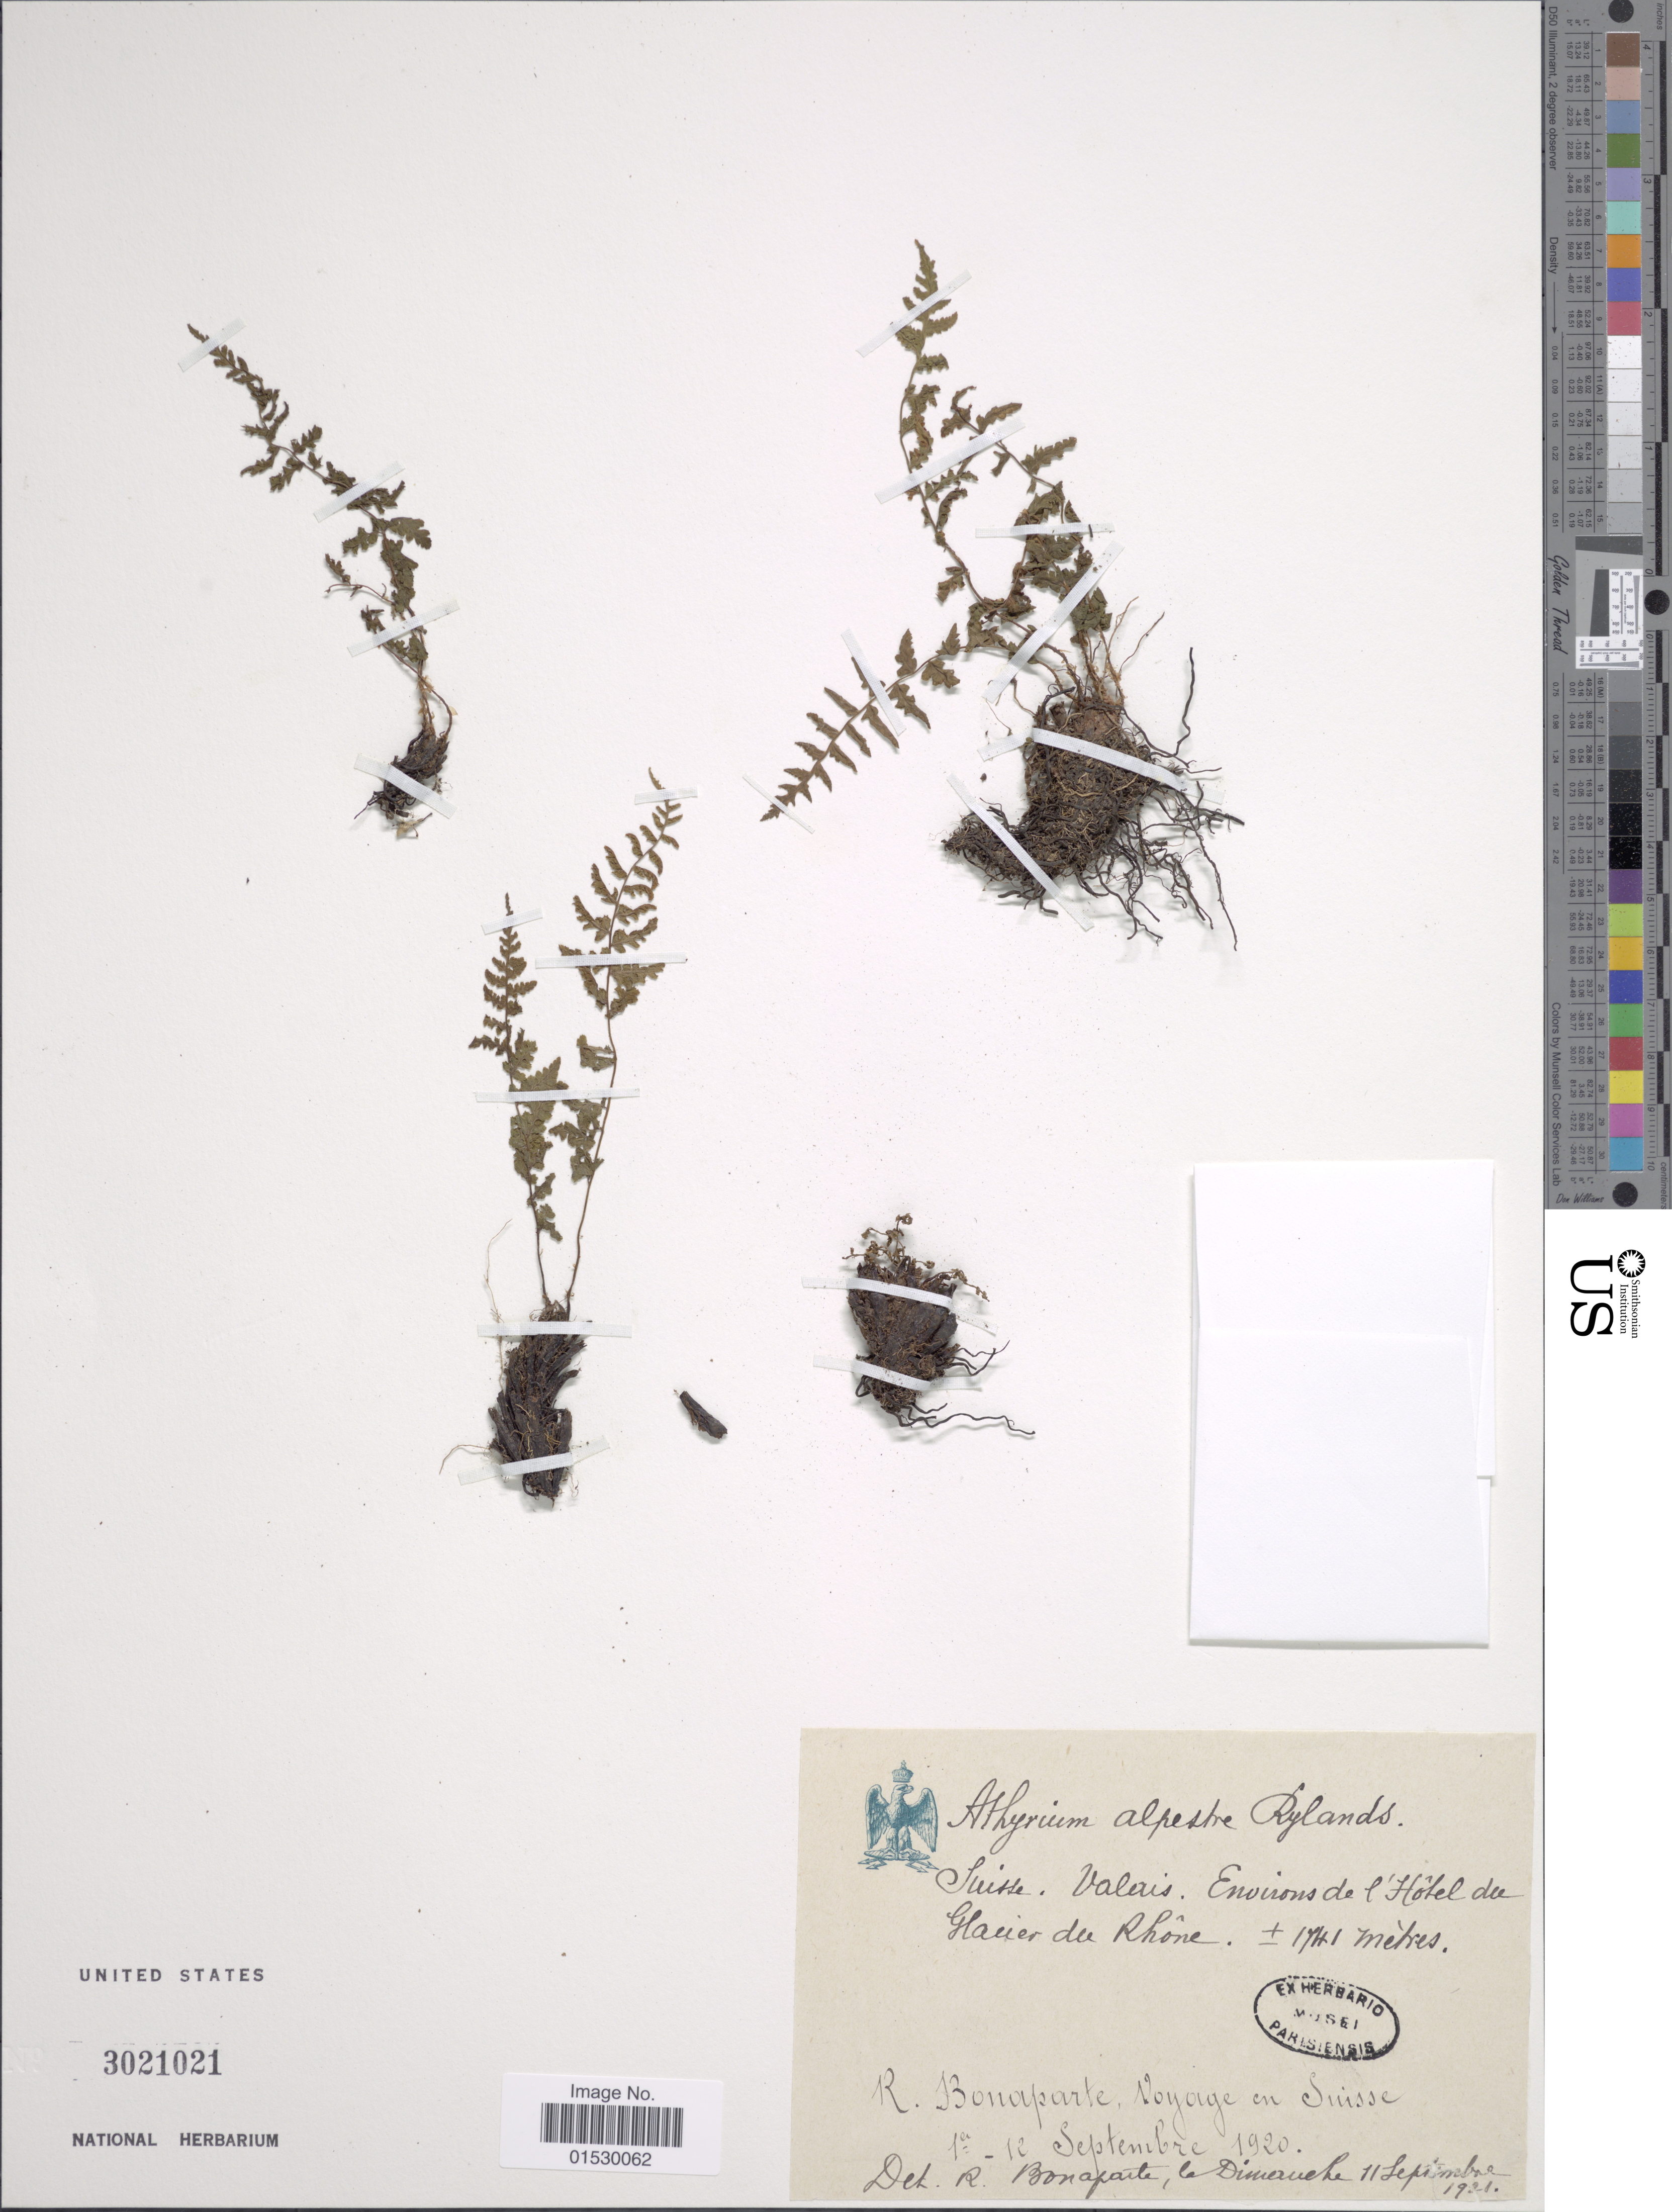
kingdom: Plantae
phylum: Tracheophyta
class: Polypodiopsida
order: Polypodiales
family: Athyriaceae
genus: Athyrium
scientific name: Athyrium alpestre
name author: (Hoppe) Rylands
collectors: R. N. Bonaparte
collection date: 1920-09-01/1920-09-12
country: Switzerland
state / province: Valais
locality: Envions de l'Hotel du Glacier du Rhone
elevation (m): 1741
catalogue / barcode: US 3021021